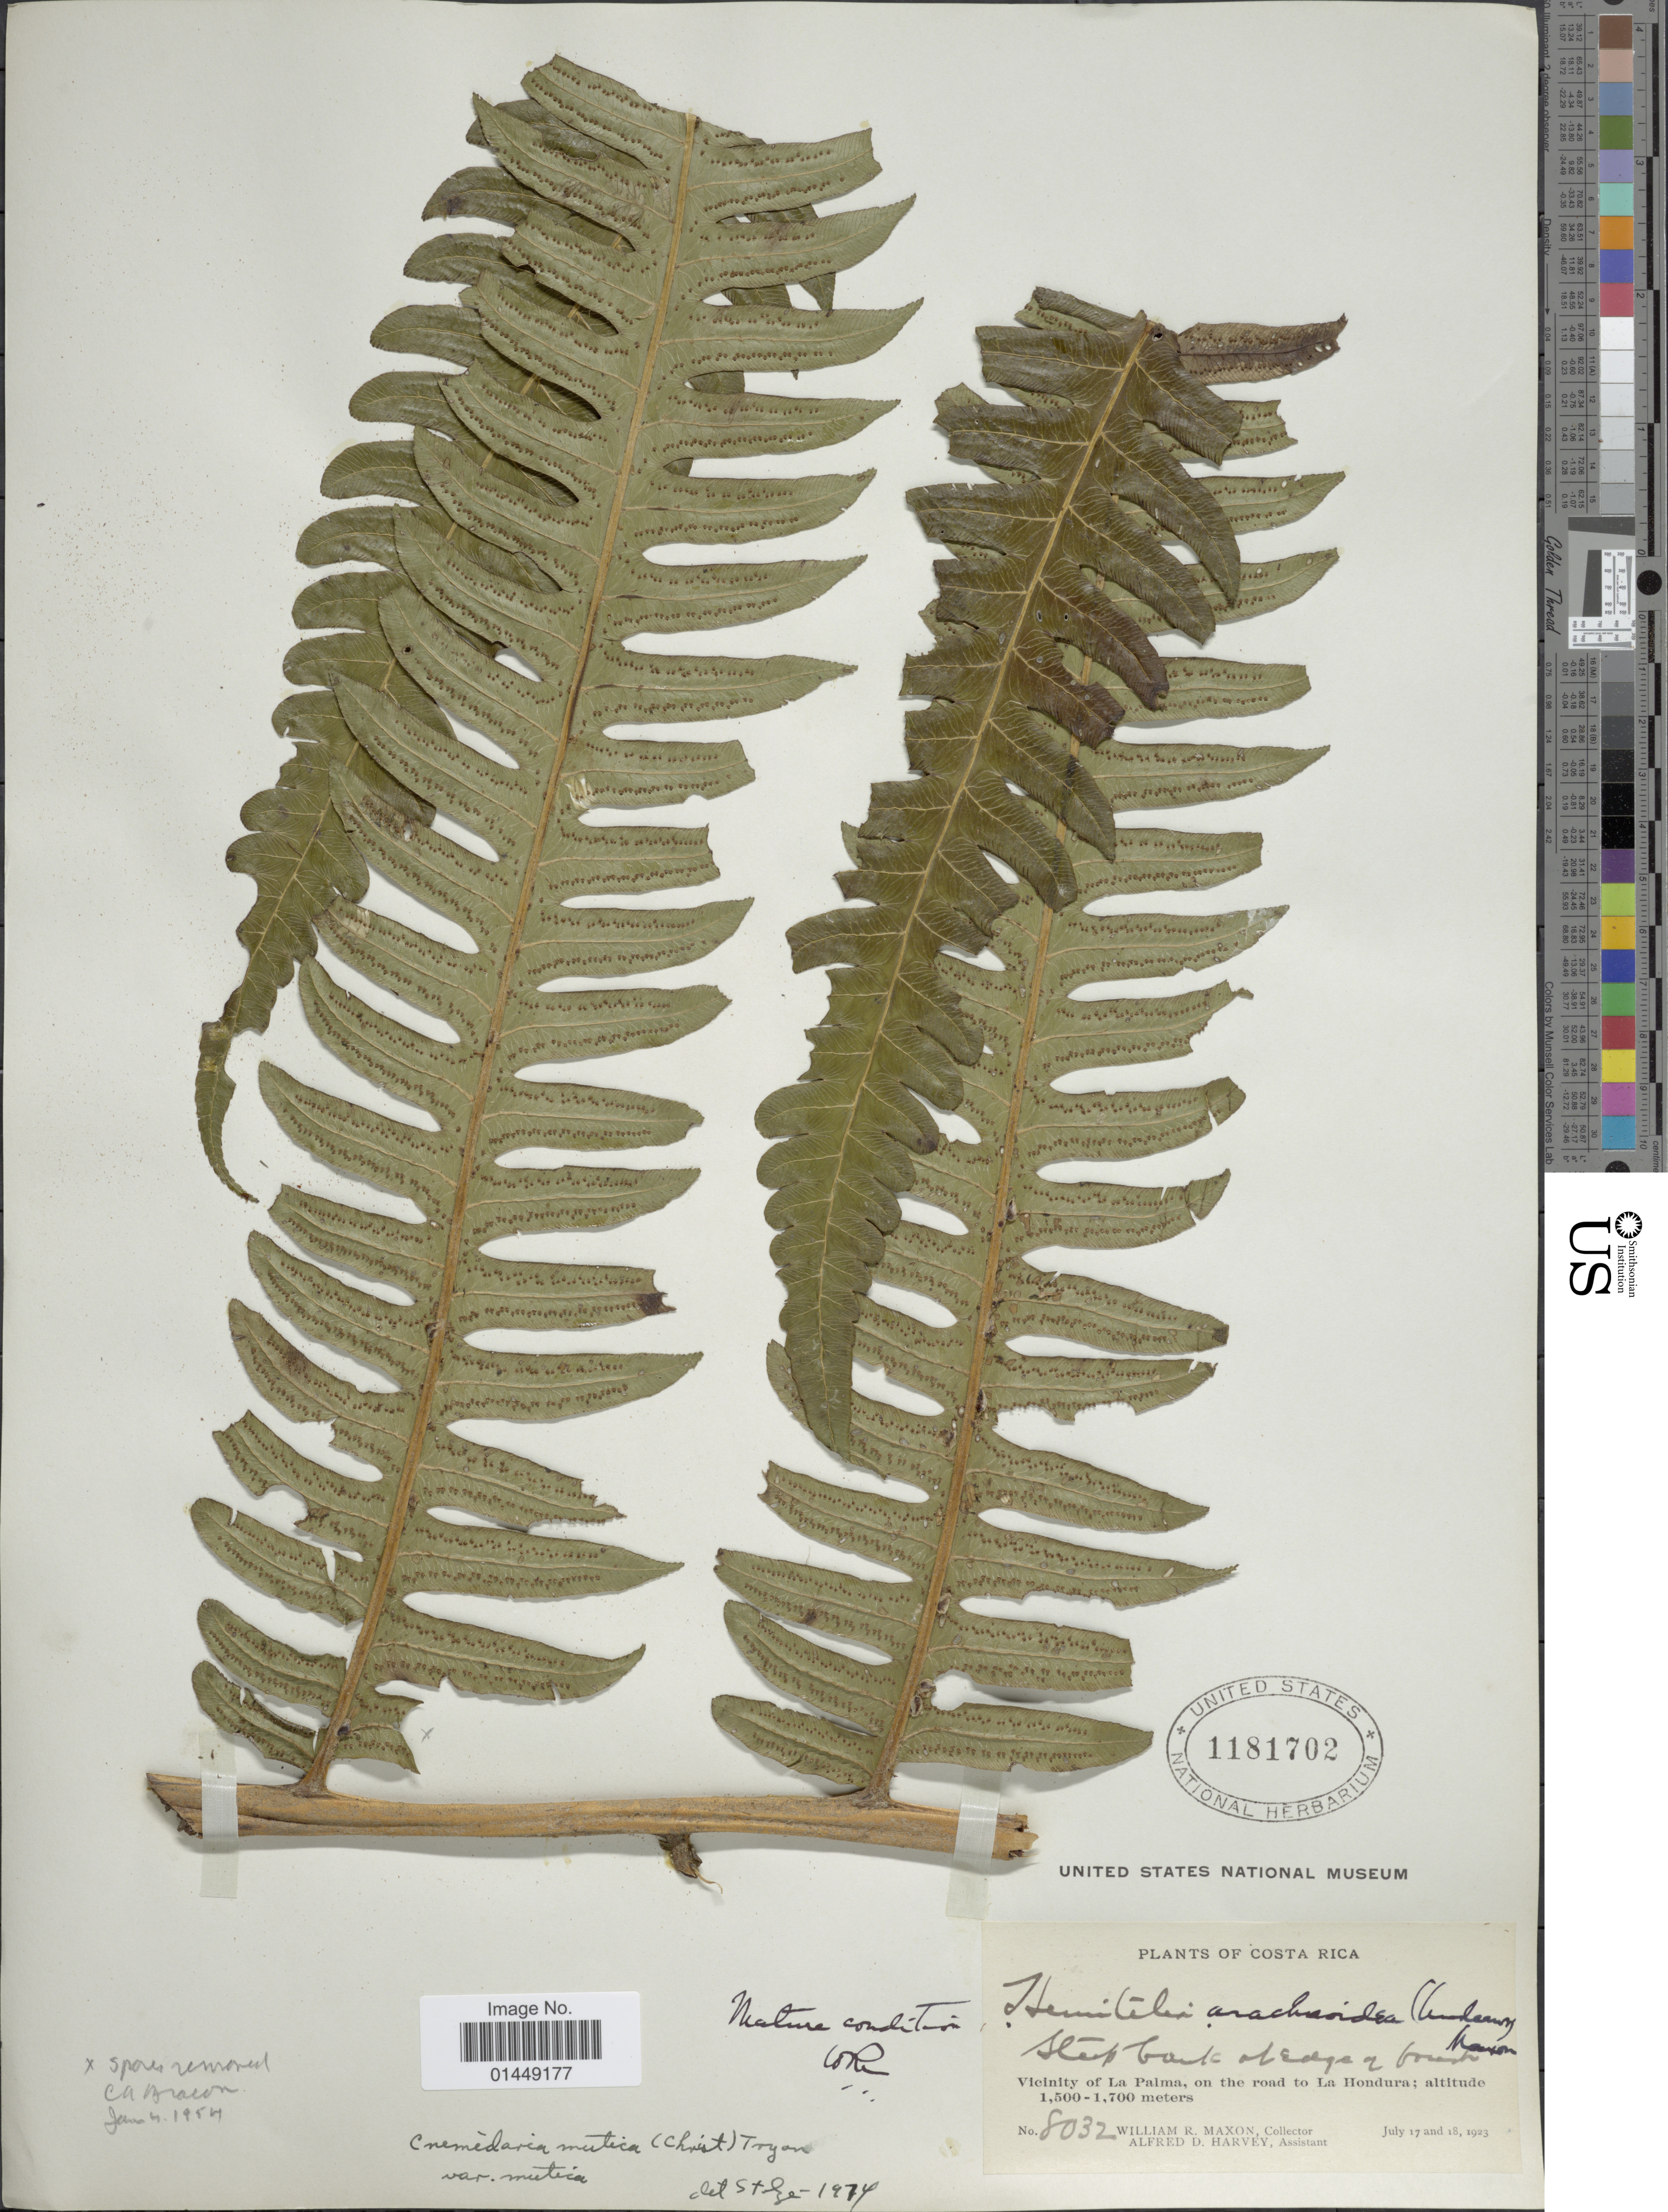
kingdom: Plantae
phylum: Tracheophyta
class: Polypodiopsida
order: Cyatheales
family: Cyatheaceae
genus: Cyathea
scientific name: Cyathea mutica var. mutica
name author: (Christ) Domin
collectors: W. R. Maxon & A. D. Harvey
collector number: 8032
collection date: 1923-07-17/1923-07-18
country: Costa Rica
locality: Steep bank of edge to La Hondura. Vicinity of La Palma, on the road to La Hondura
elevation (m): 1500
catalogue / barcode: US 1181702